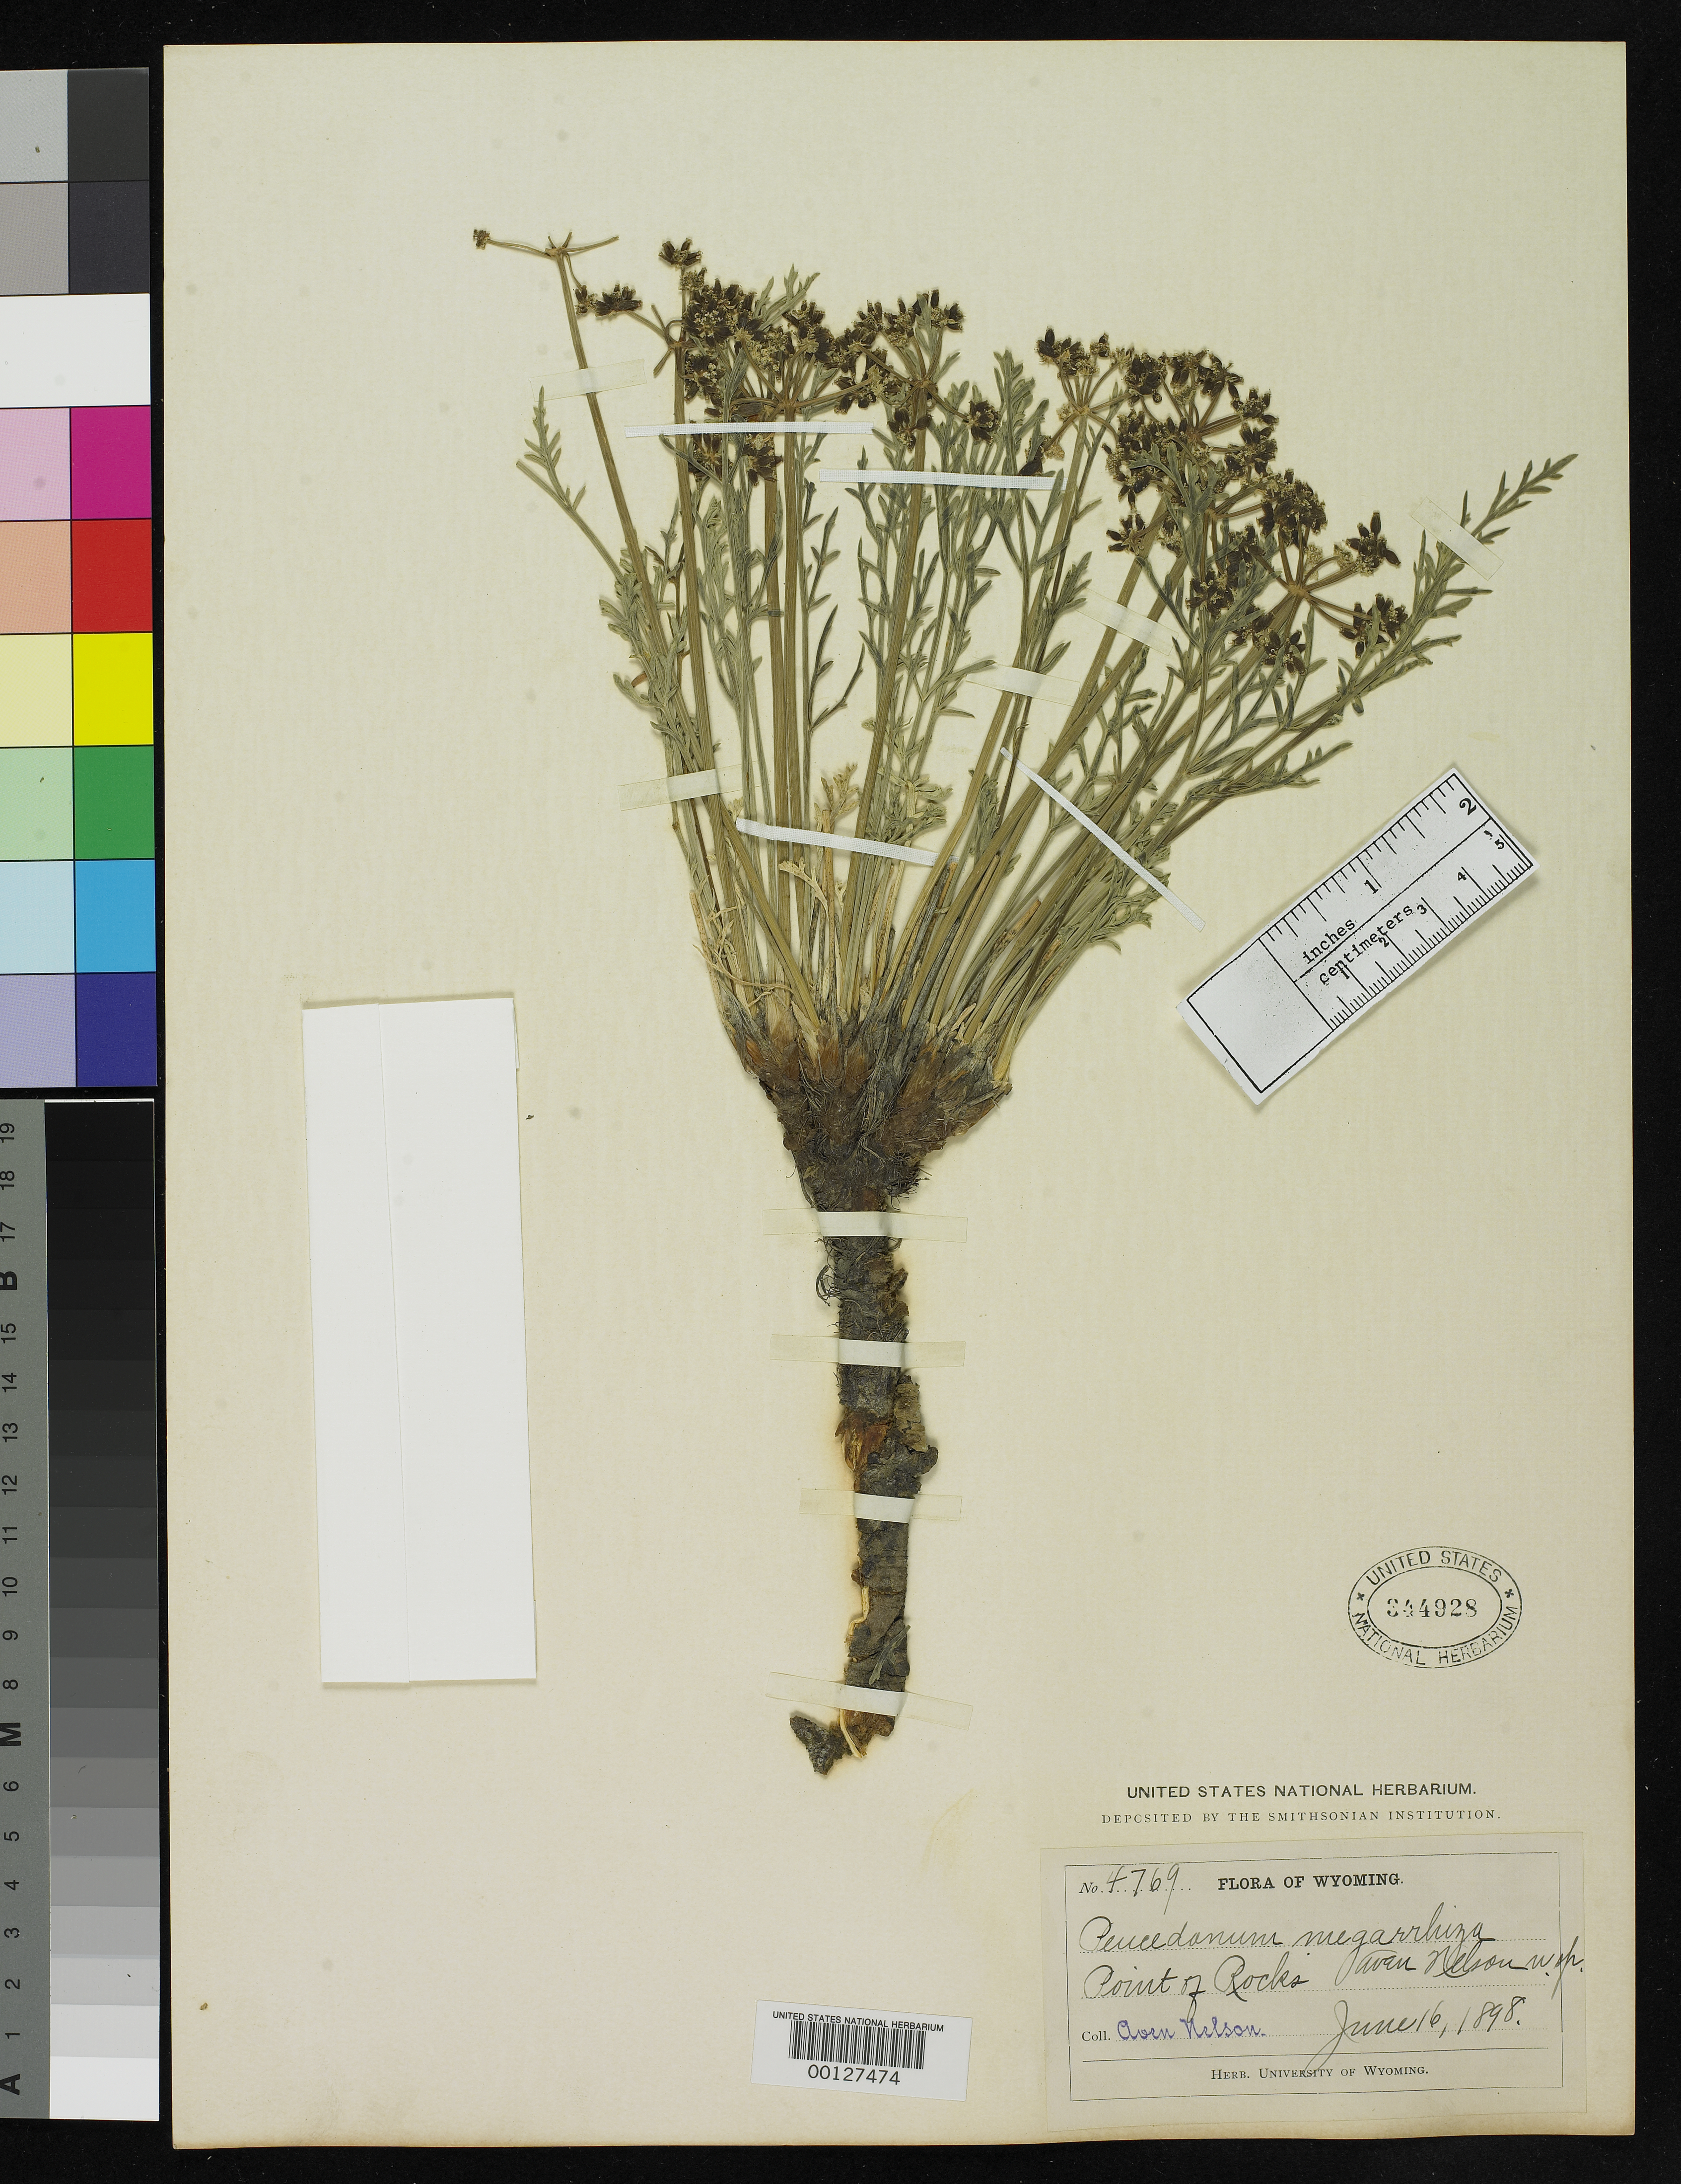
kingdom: Plantae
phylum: Tracheophyta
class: Magnoliopsida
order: Apiales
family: Apiaceae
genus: Peucedanum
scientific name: Peucedanum megarrhizum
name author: A. Nelson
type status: Type Collection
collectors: A. Nelson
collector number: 4769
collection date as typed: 16 Jun 1898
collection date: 1898-06-16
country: United States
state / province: Wyoming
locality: Point of Rocks.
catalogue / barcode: US 344928